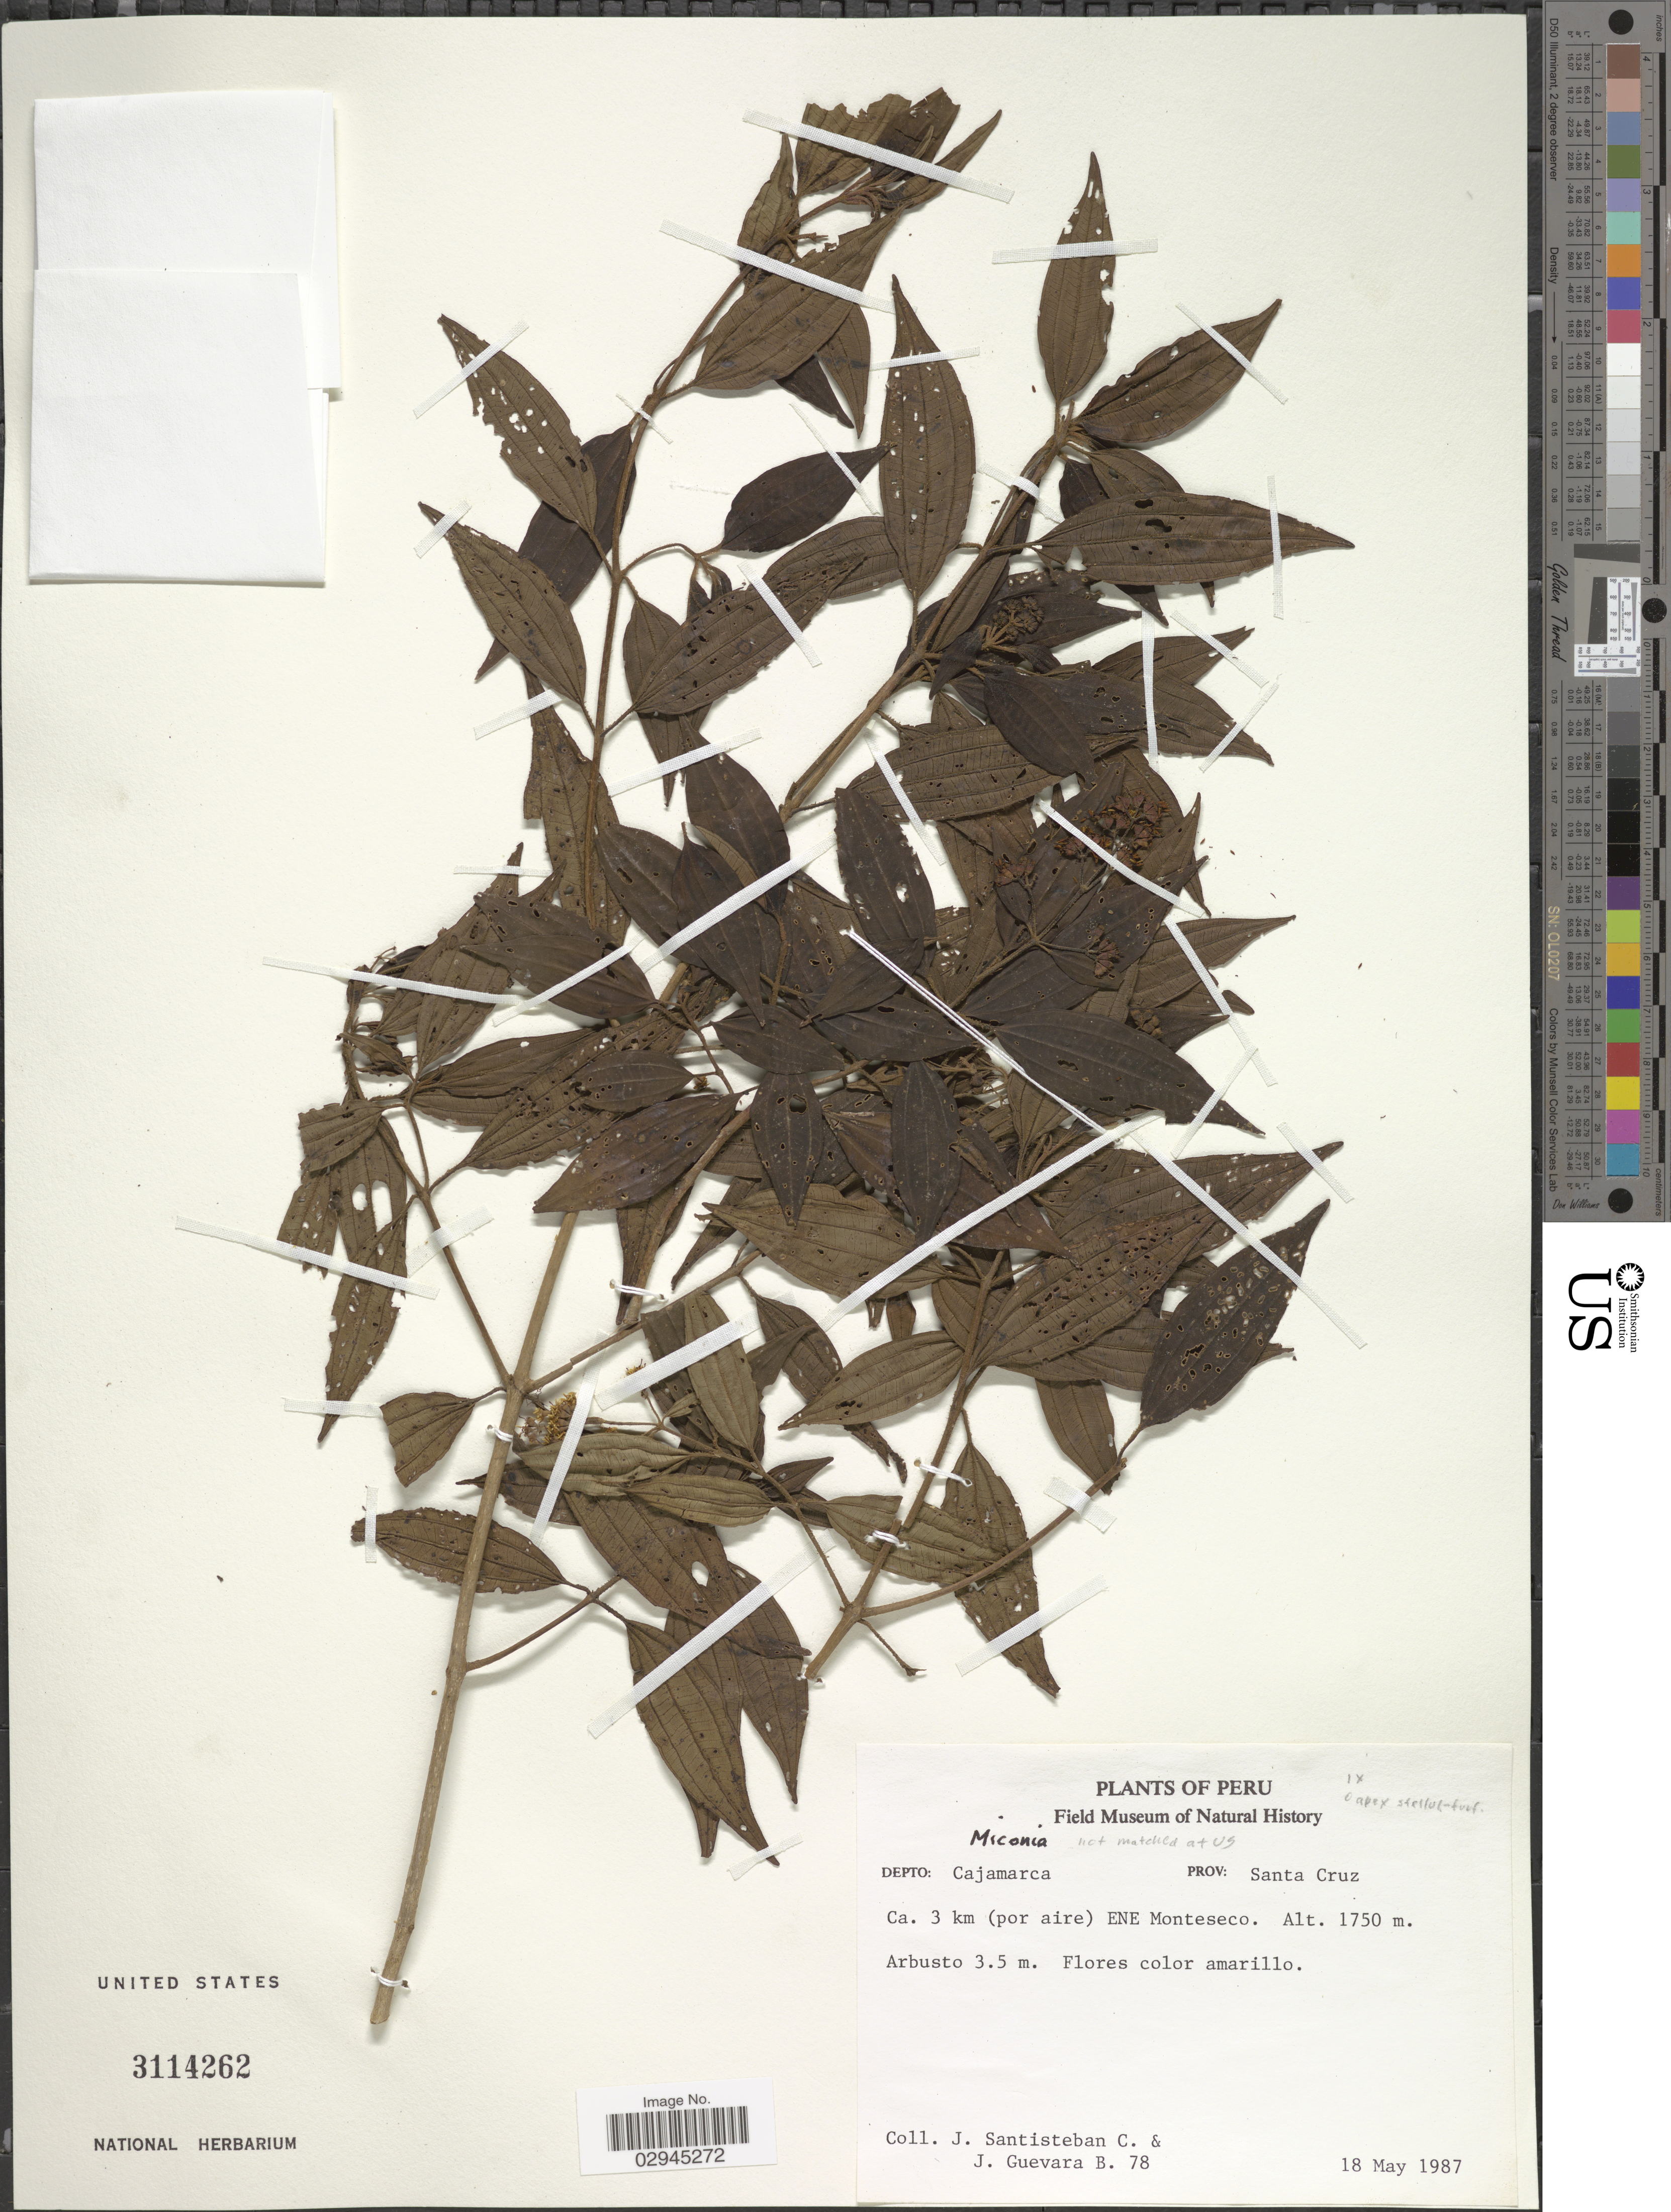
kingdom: Plantae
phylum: Tracheophyta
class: Magnoliopsida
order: Myrtales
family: Melastomataceae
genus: Miconia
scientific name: Miconia sp.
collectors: J. Santisteban C. & J. Guevara B.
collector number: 78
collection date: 1987-05-18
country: Peru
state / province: Cajamarca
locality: Depto.: Cajamarca Prov: Santa Cruz. Ca. 3 km (por aire) ENE Monteseco.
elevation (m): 1750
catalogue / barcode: US 3114262